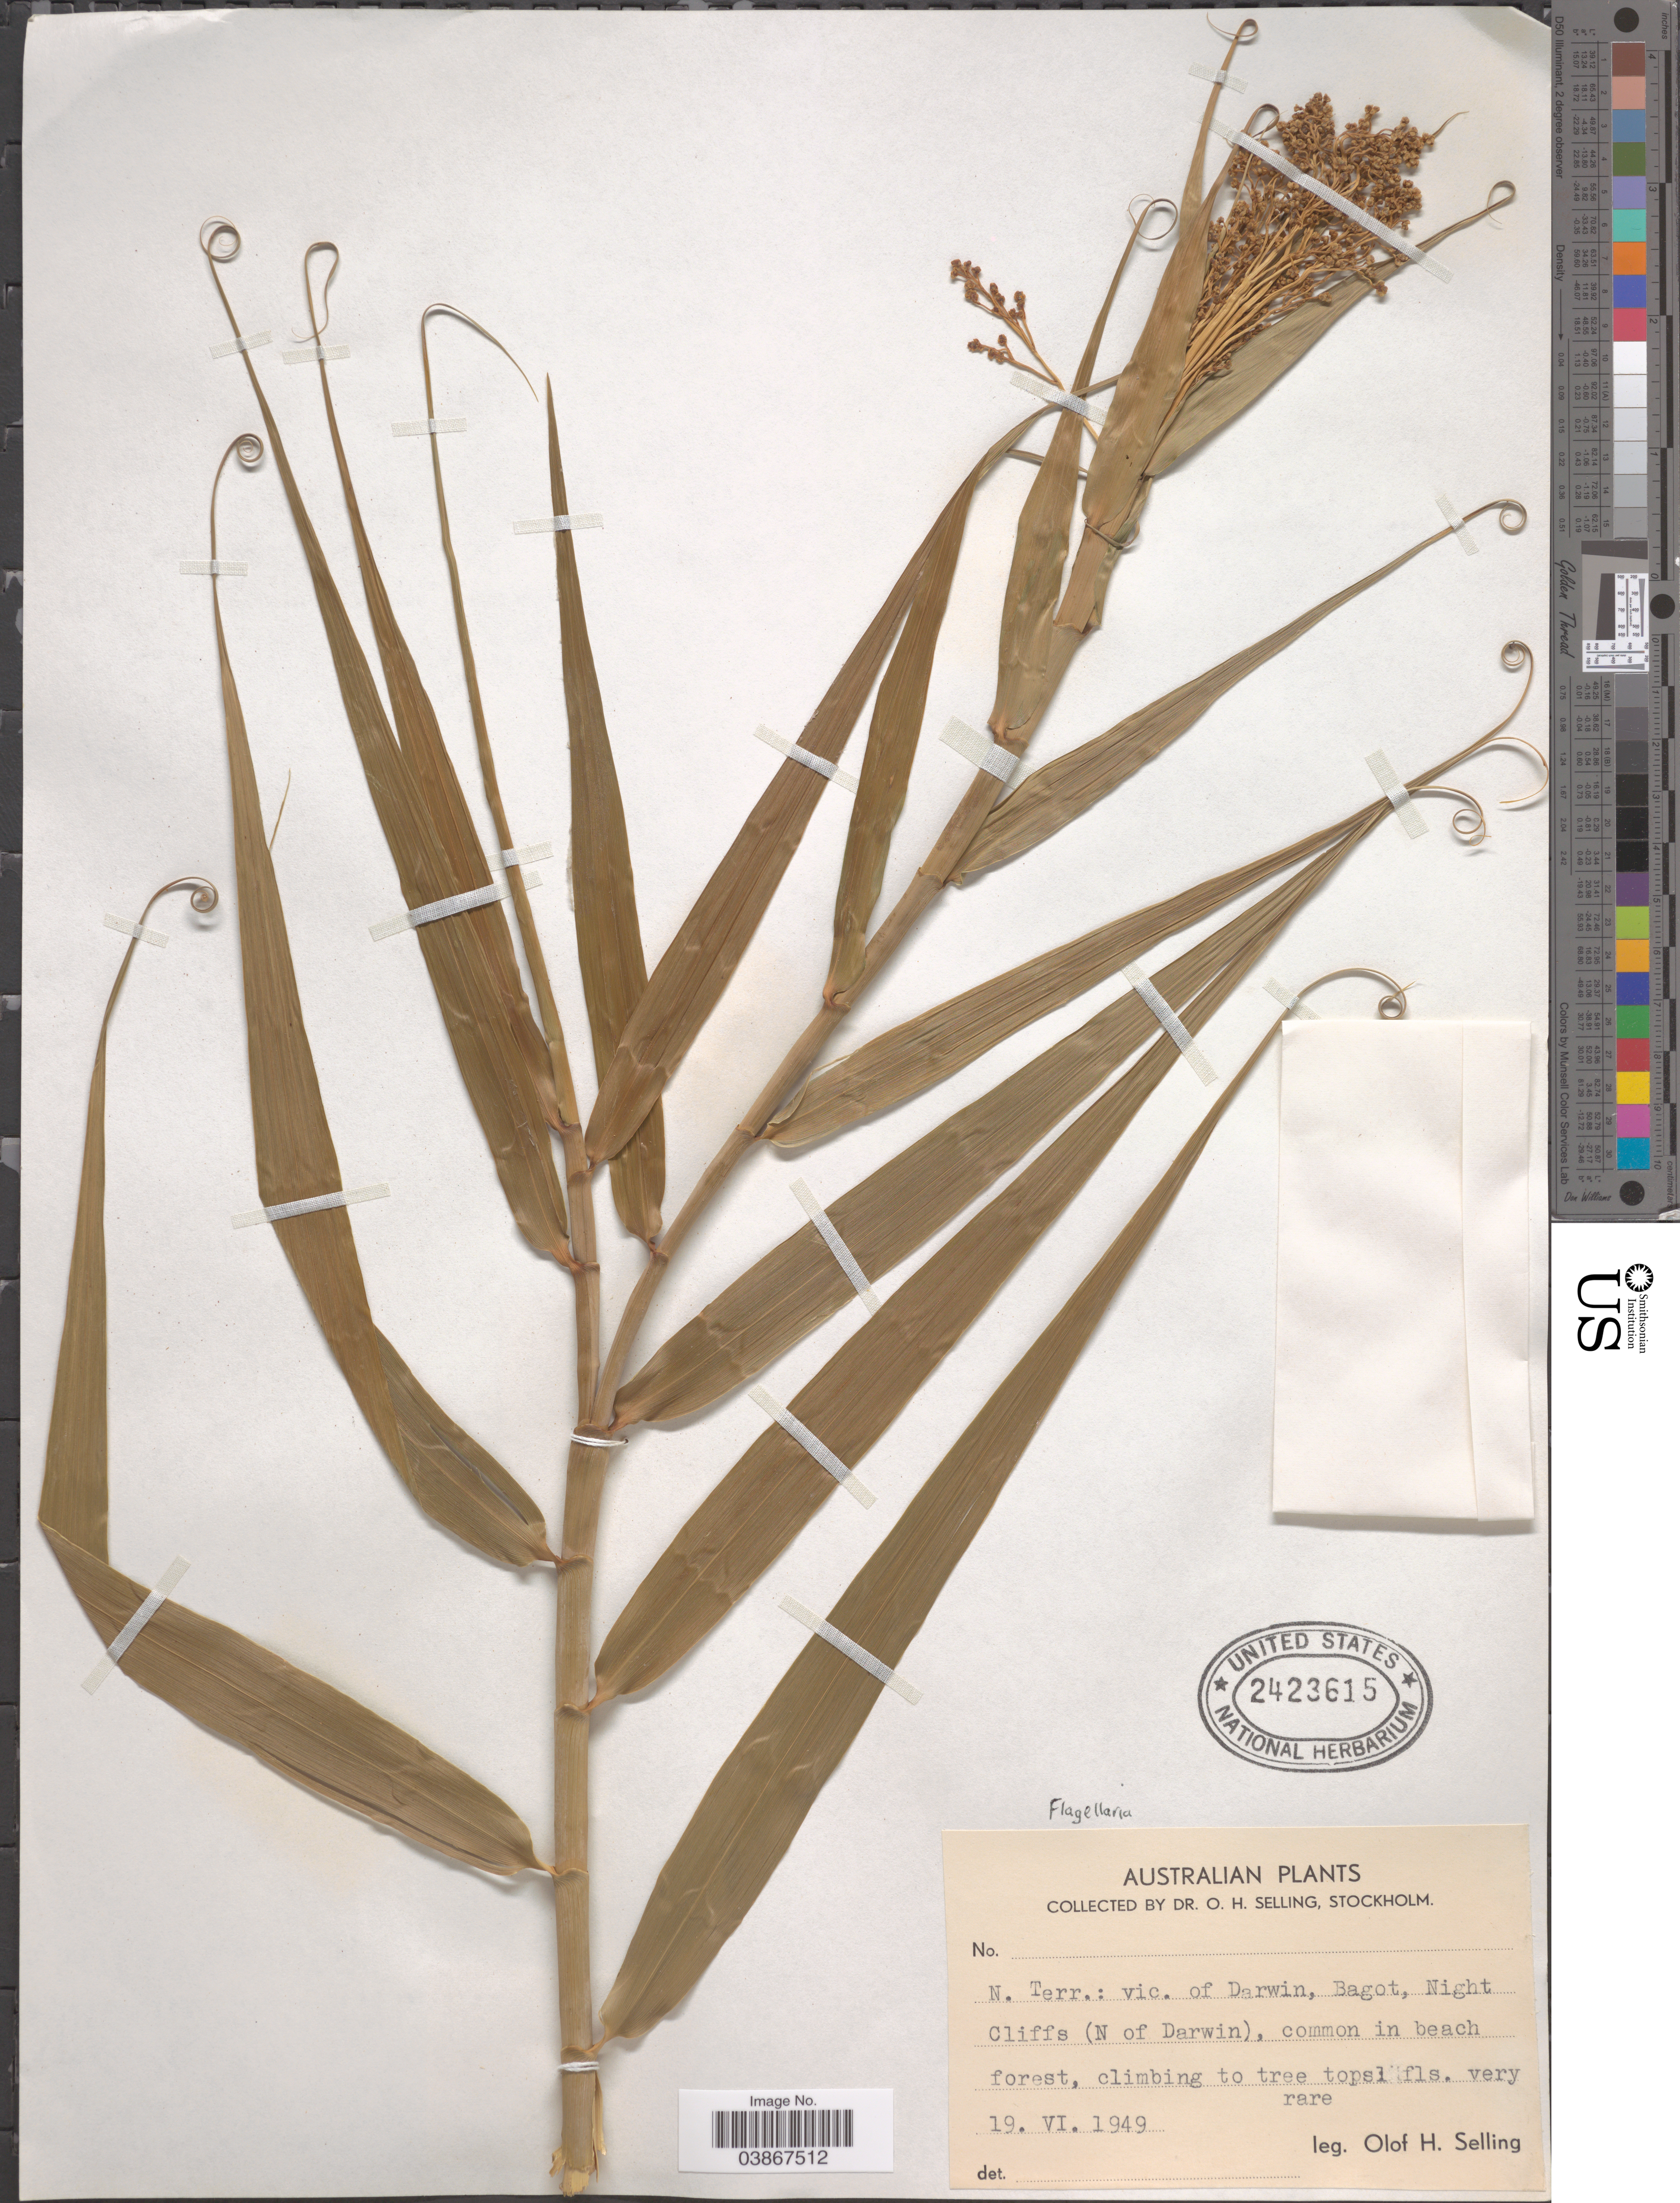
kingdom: Plantae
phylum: Tracheophyta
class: Liliopsida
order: Poales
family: Flagellariaceae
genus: Flagellaria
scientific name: Flagellaria sp.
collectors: O. Selling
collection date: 1949-06-19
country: Australia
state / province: Northern Territory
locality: N. Terr.: vic. of Darwin, Bagot, Night Cliffs (N of Darwin).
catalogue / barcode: US 2423615